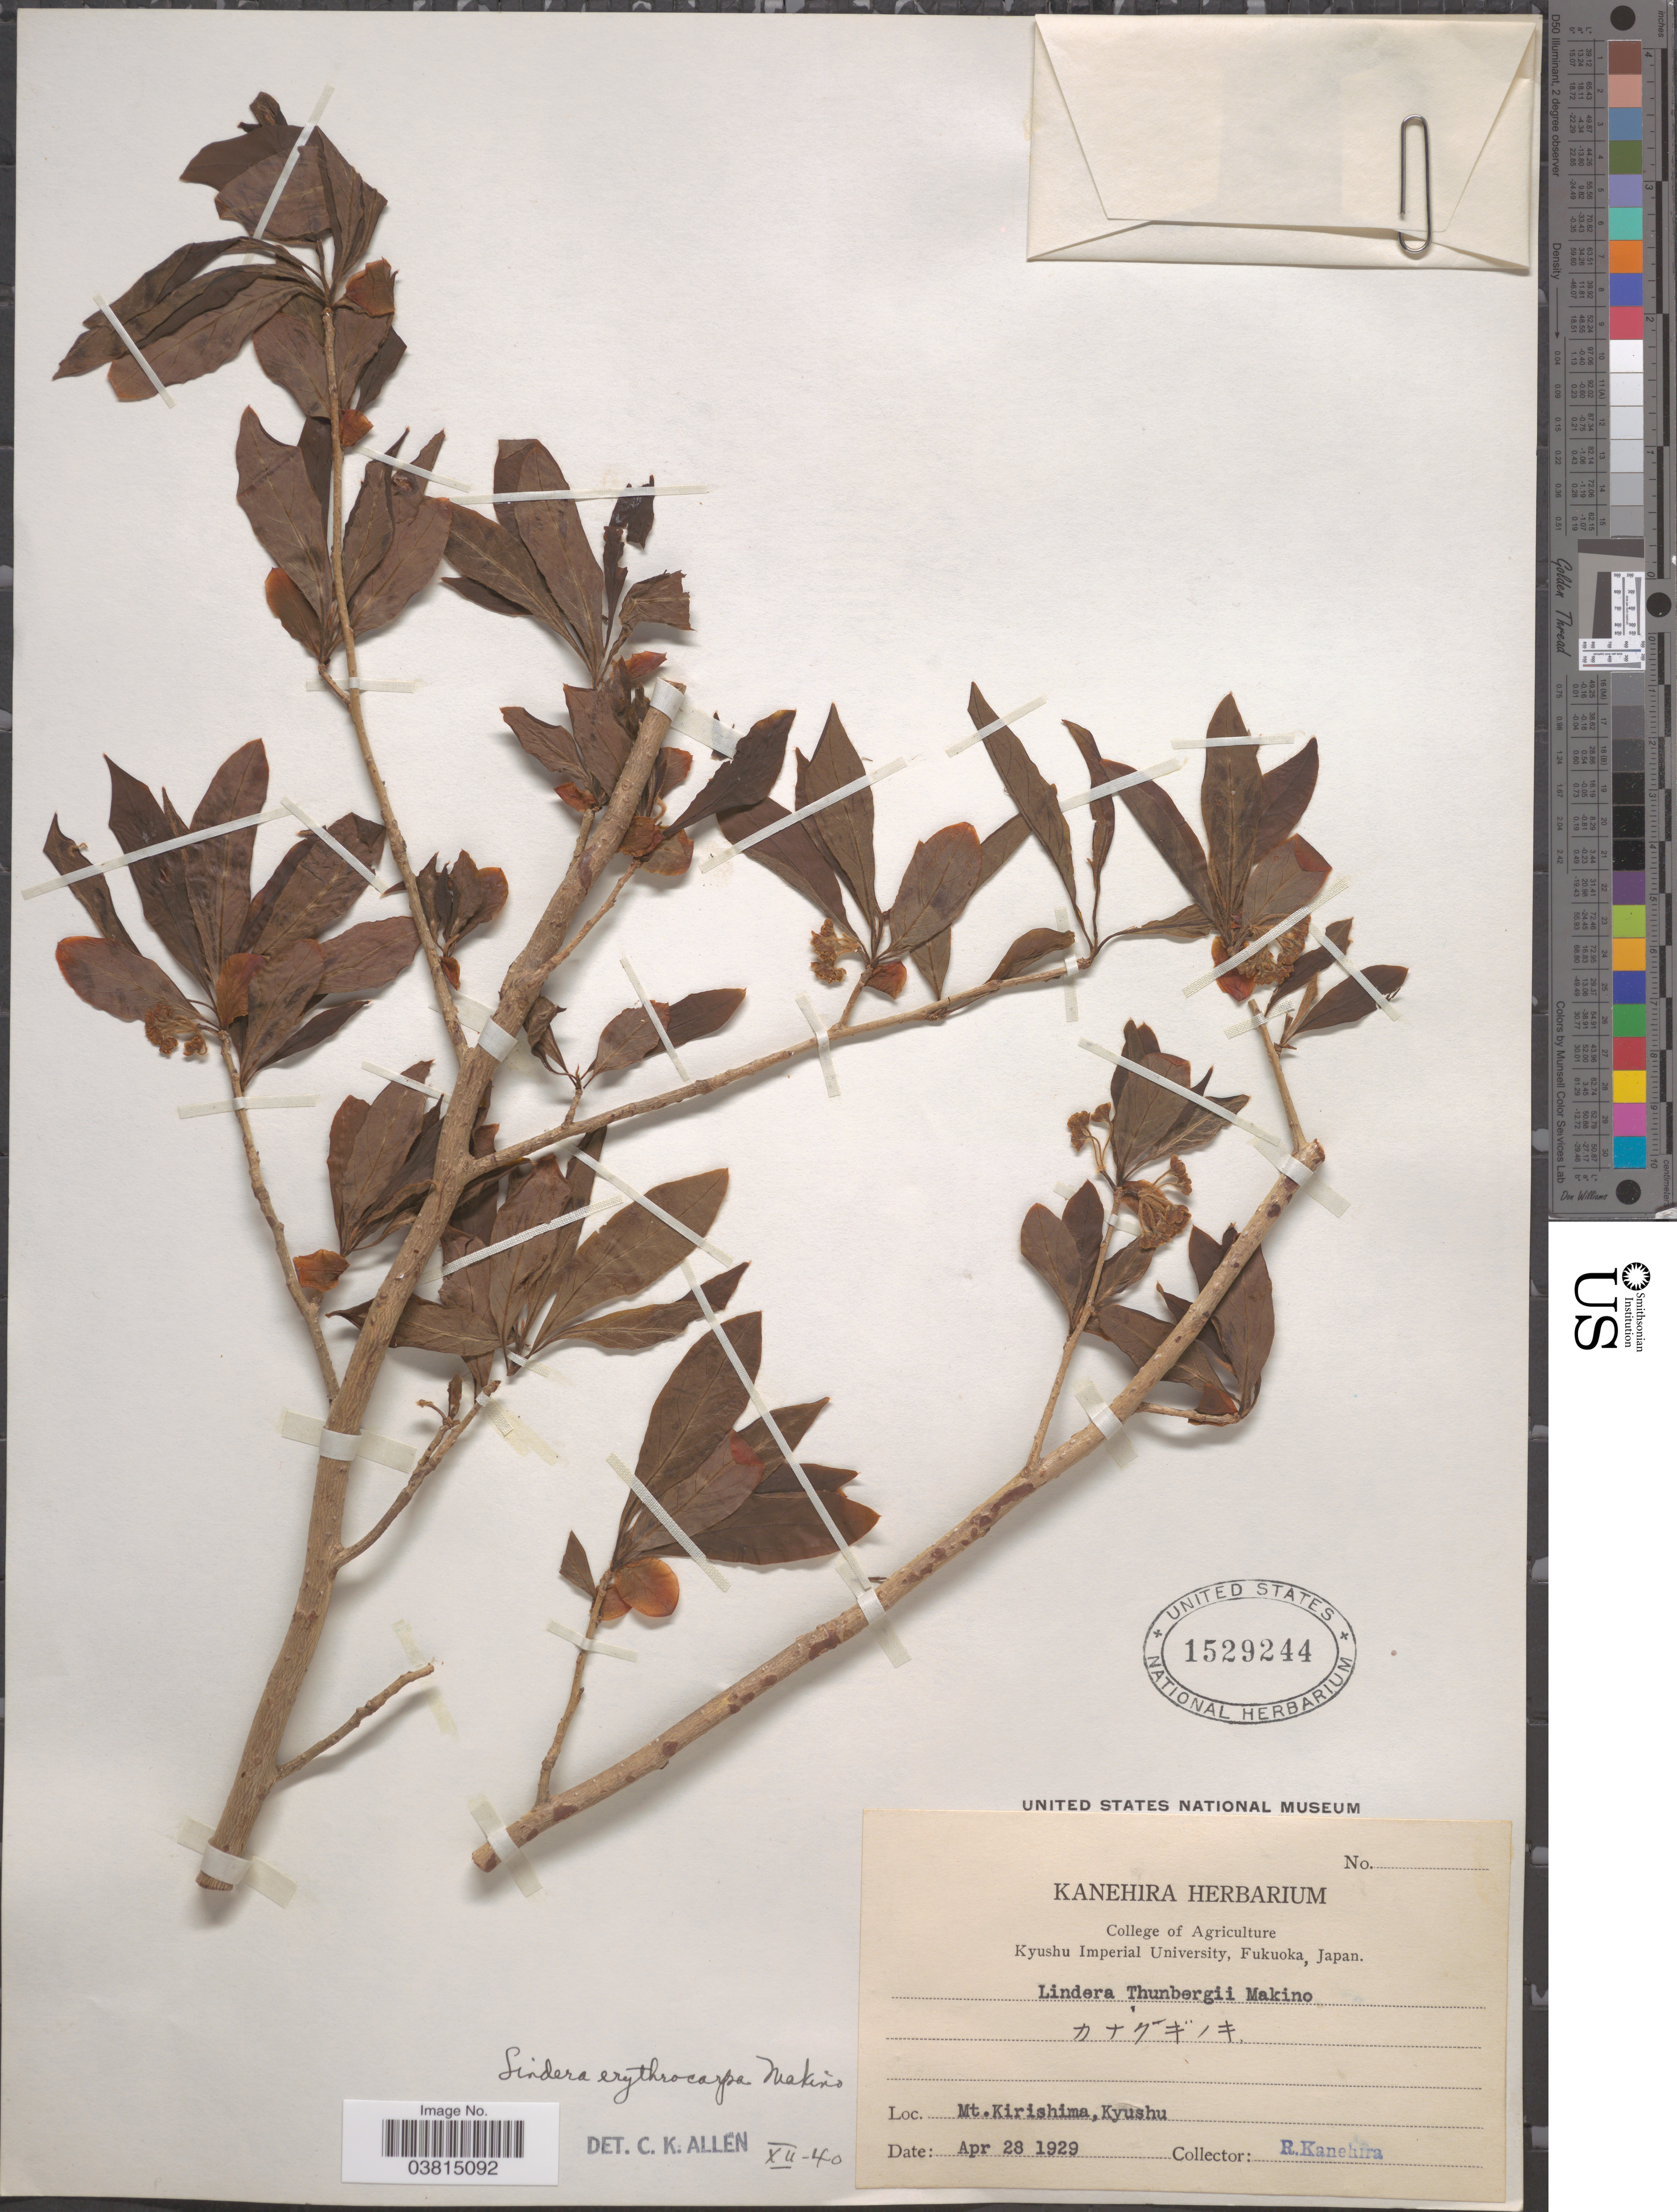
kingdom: Plantae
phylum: Tracheophyta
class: Magnoliopsida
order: Laurales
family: Lauraceae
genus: Lindera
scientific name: Lindera erythrocarpa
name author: Makino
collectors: R. Kanehira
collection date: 1929-04-28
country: Japan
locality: Mt. Kirishima, Kyushyu.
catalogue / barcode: US 1529244